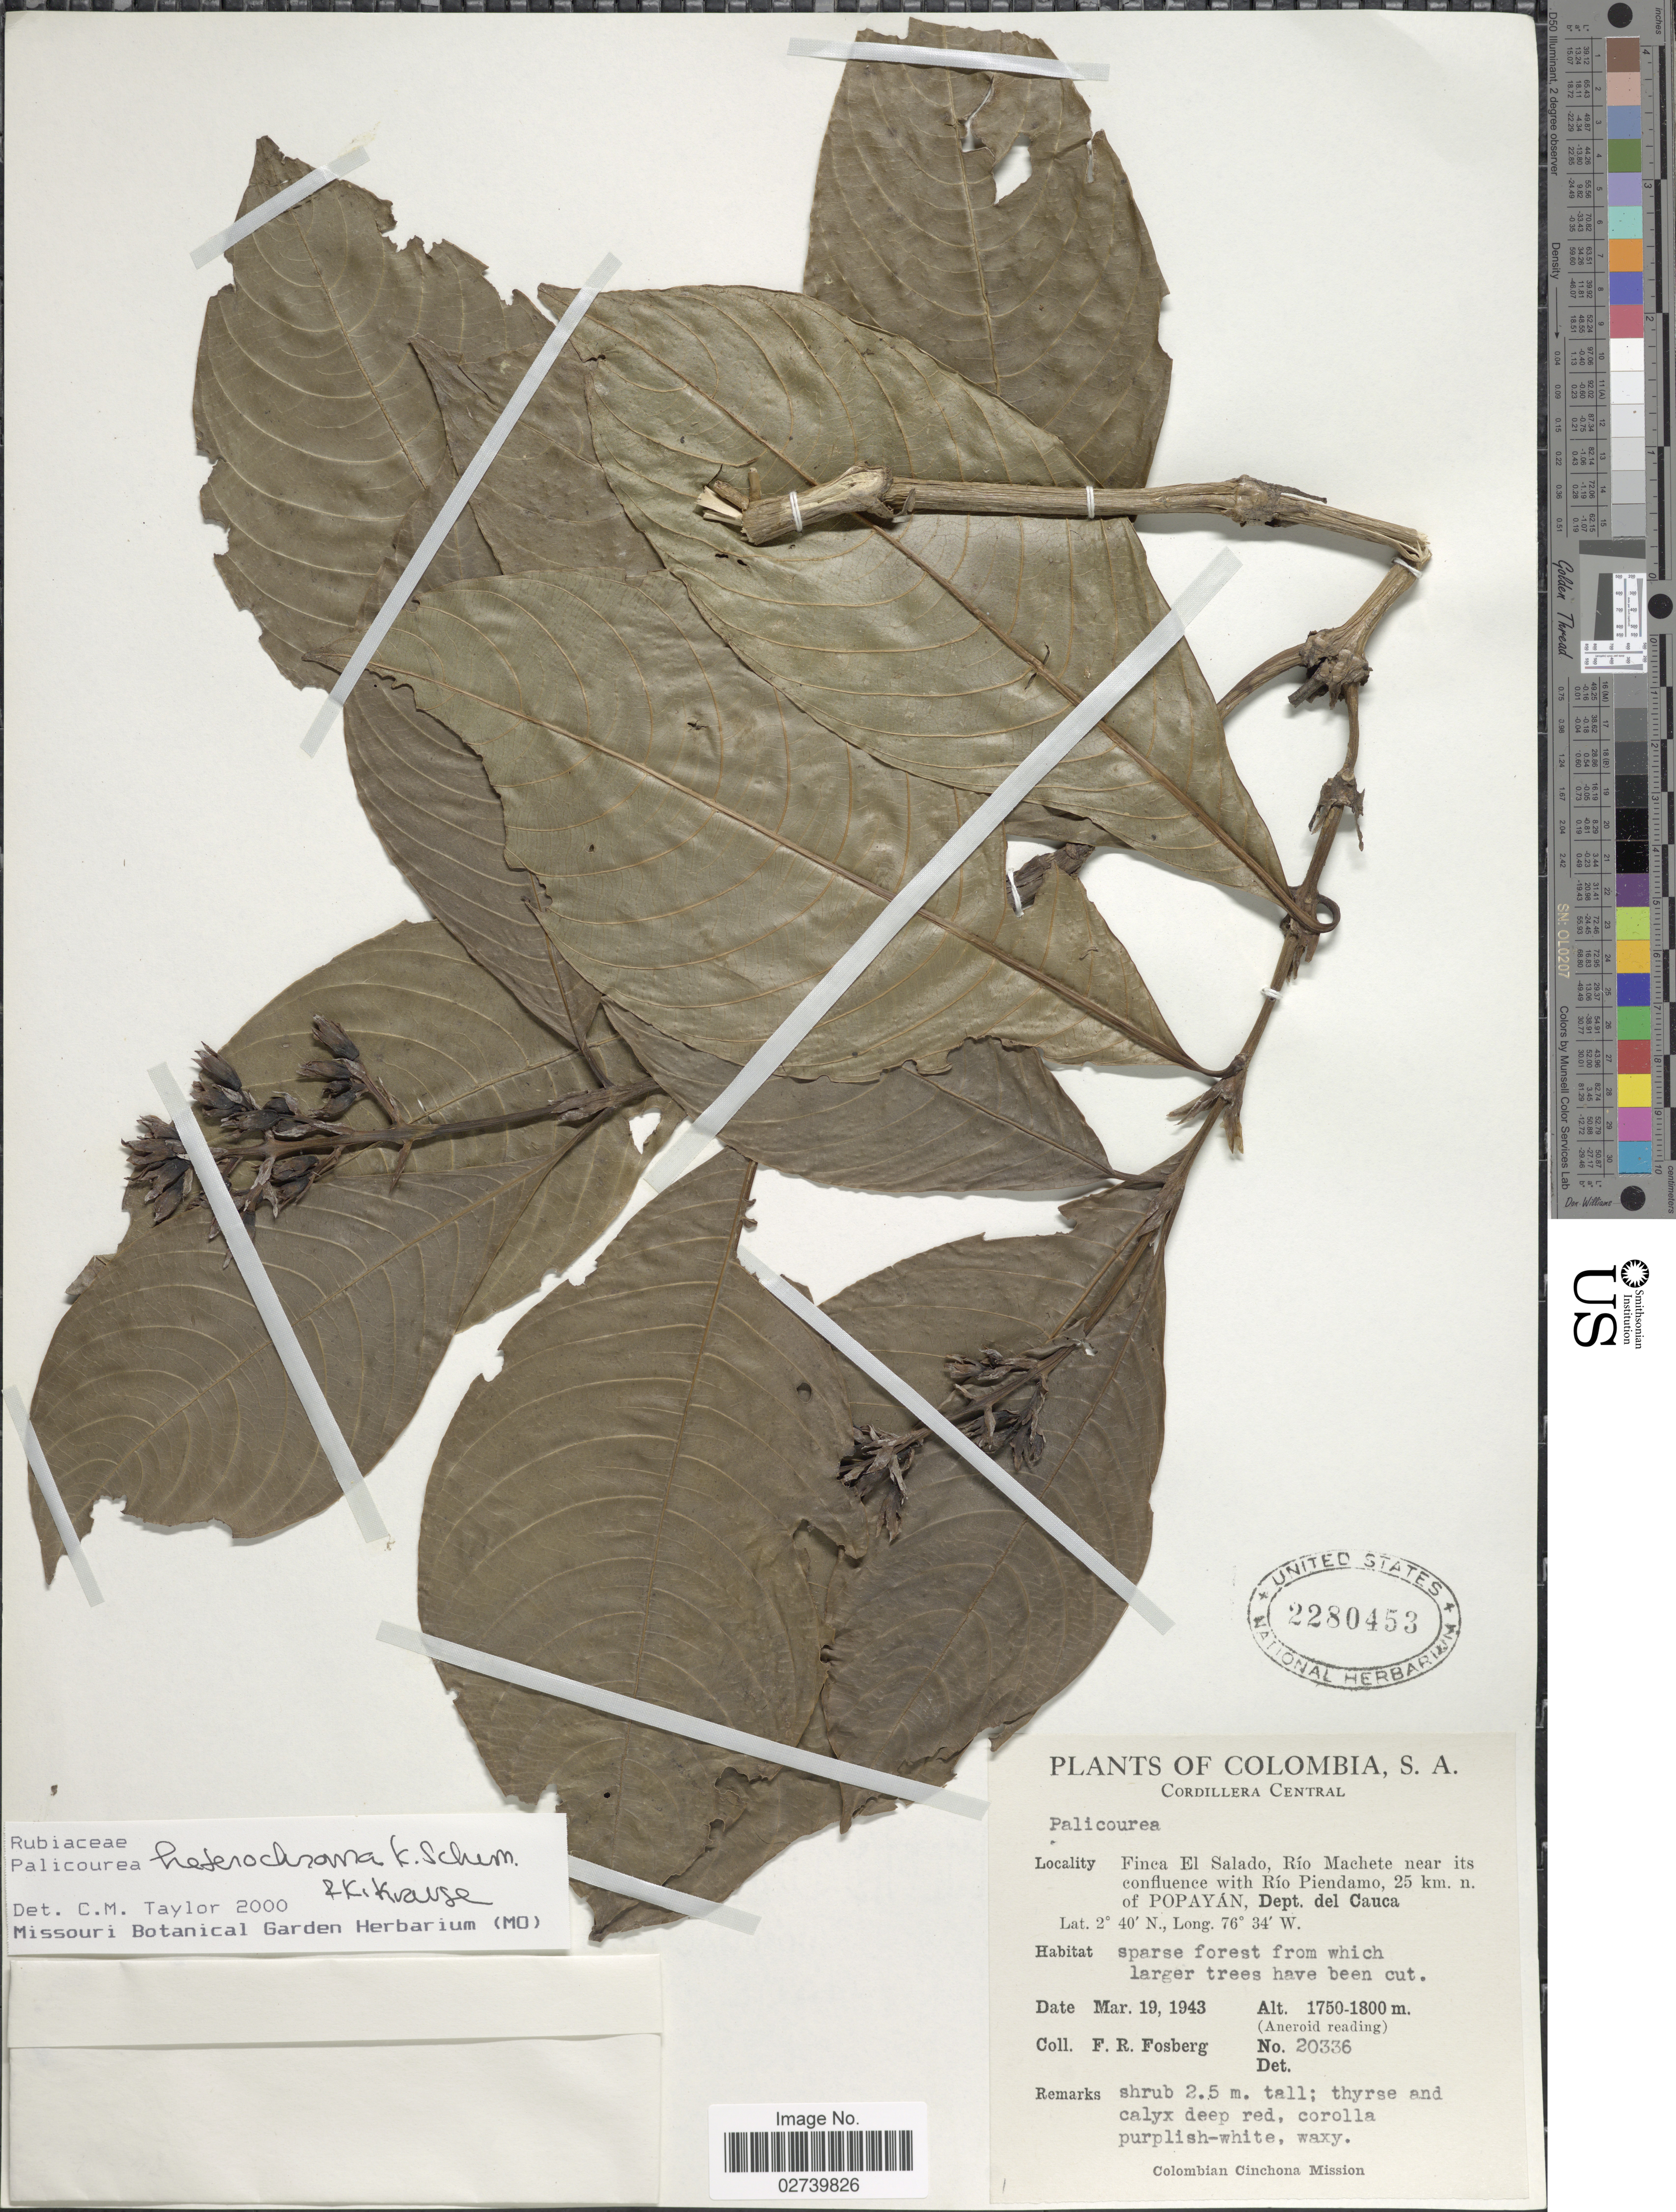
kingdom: Plantae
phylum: Tracheophyta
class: Magnoliopsida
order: Gentianales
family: Rubiaceae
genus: Palicourea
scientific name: Palicourea heterochroma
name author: K. Schum. & K. Krause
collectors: F. R. Fosberg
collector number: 20336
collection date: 1943-03-19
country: Colombia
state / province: Cauca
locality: Cordillera Central. Finca El Salado, Río Machete near its confluence with Río Piendamo, 25 km. n. of Popayán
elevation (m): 1750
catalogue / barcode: US 2280453